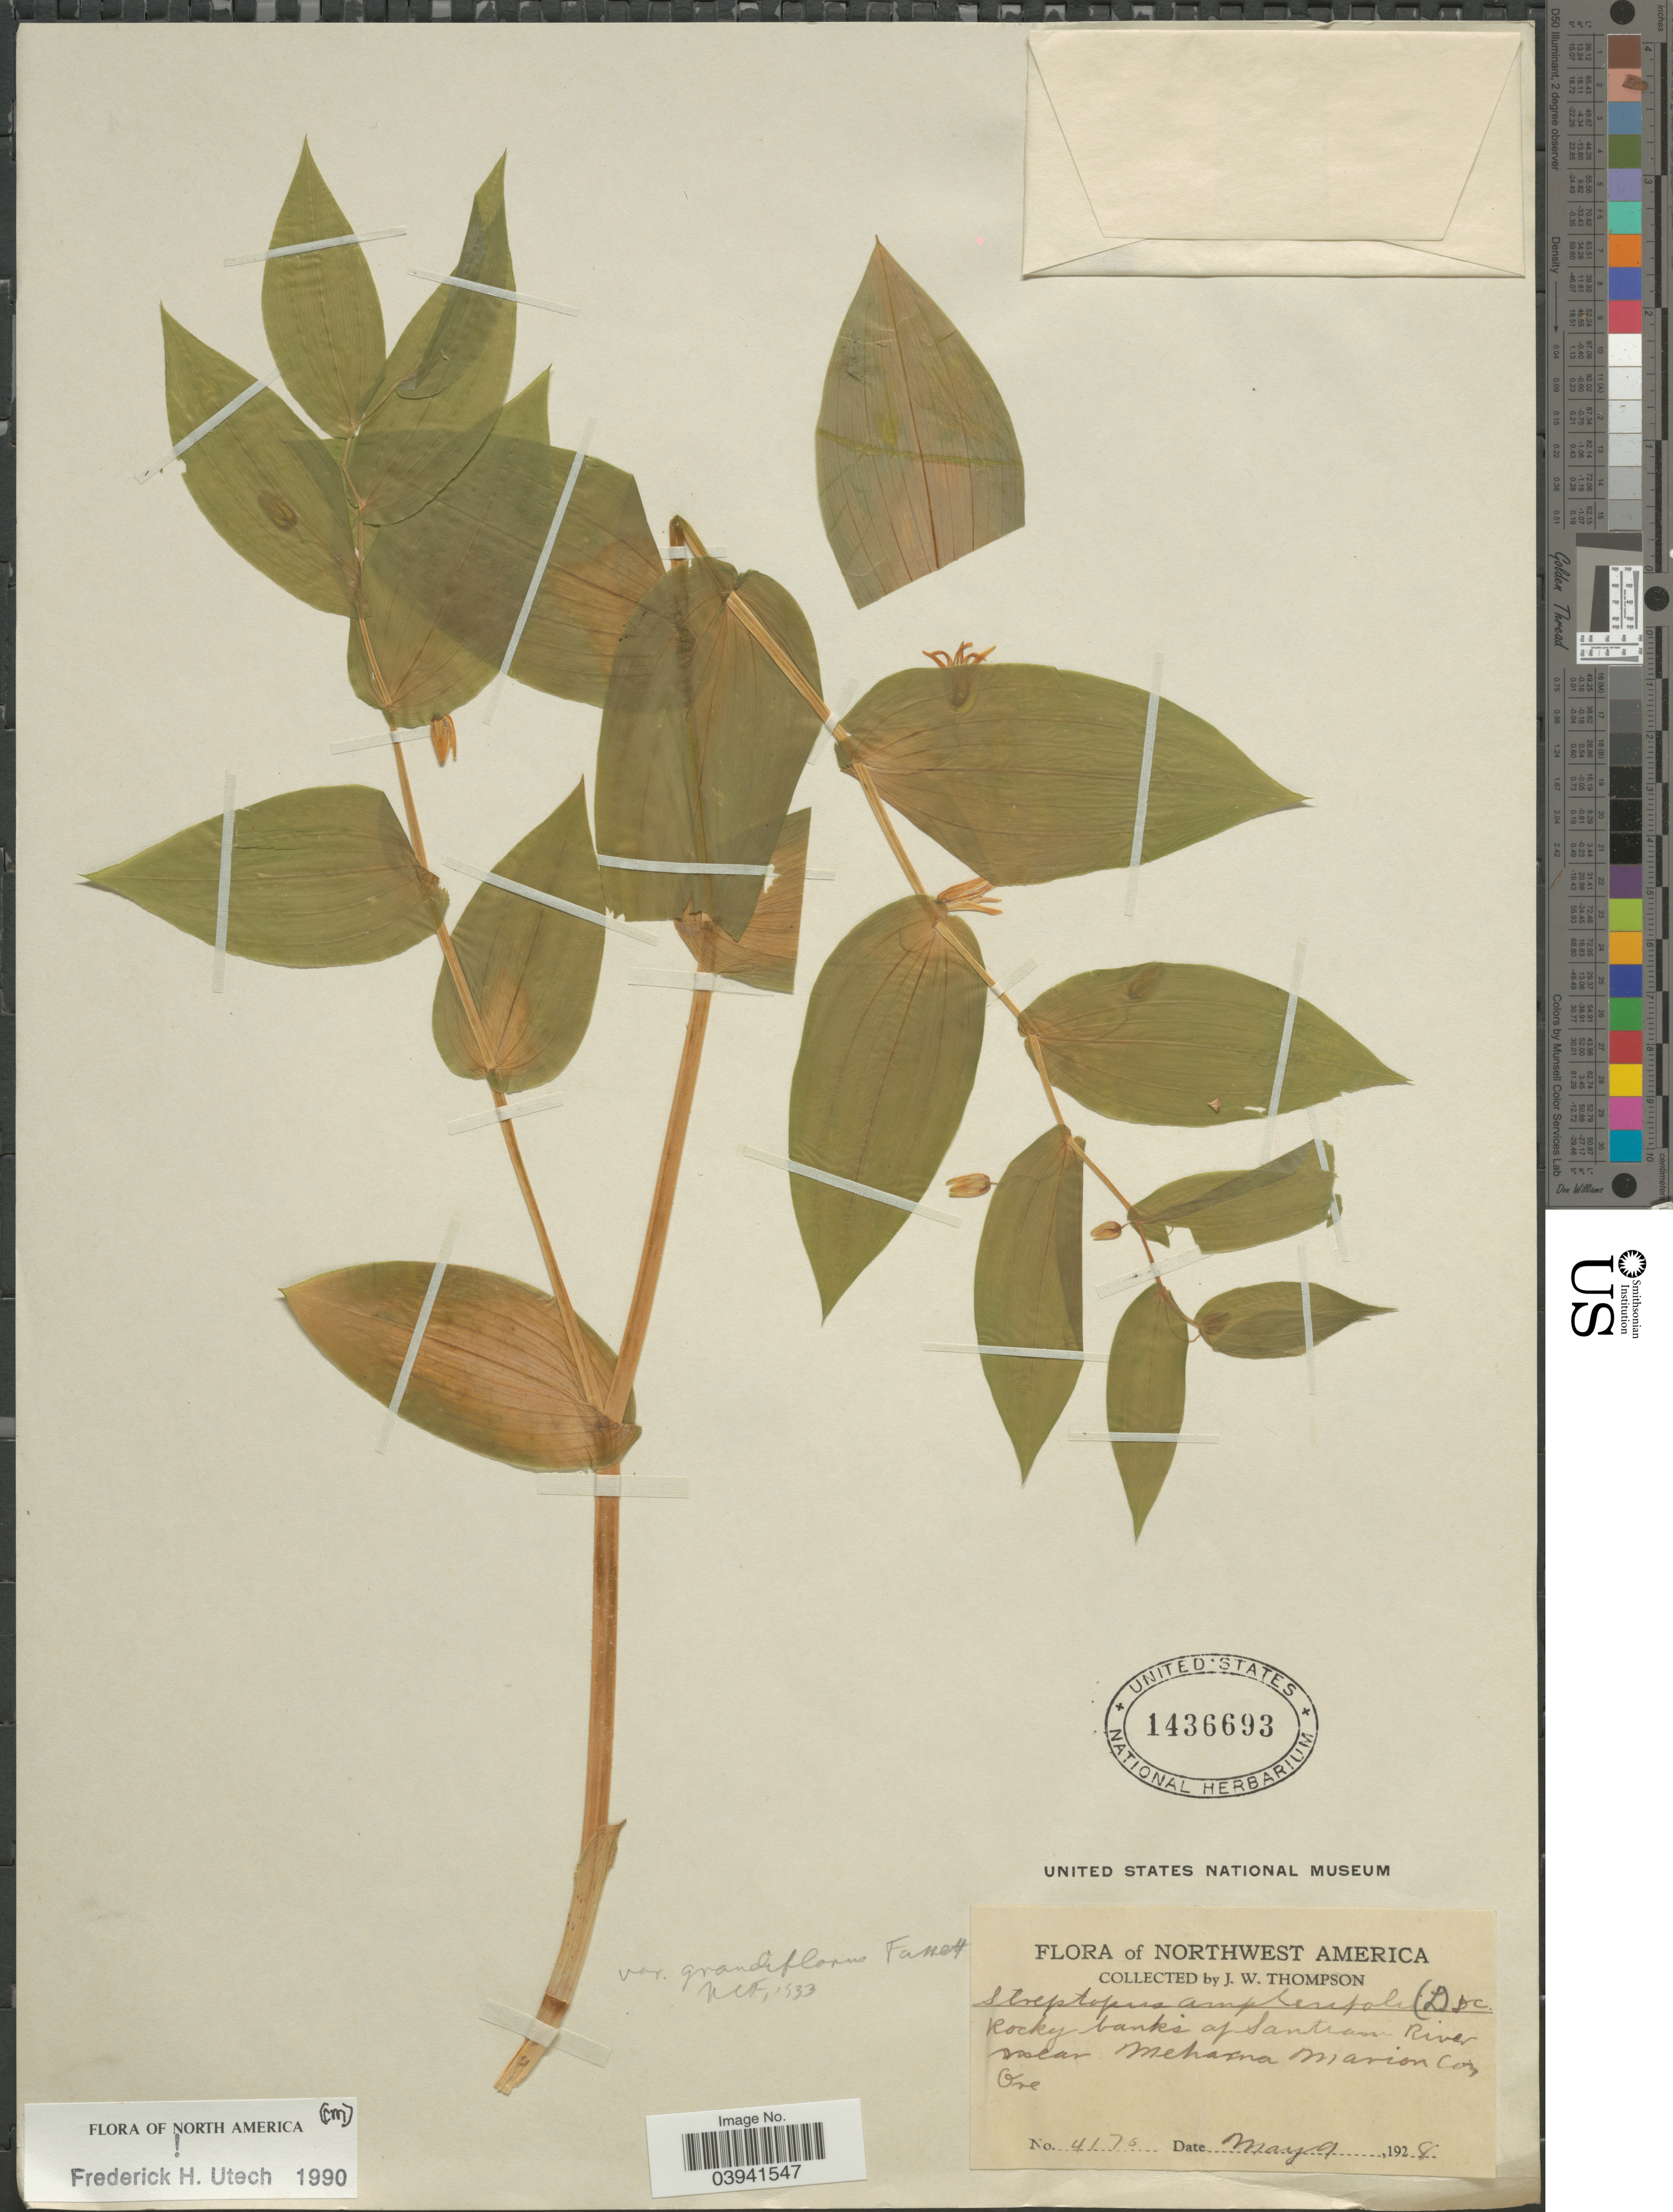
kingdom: Plantae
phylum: Tracheophyta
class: Liliopsida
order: Liliales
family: Liliaceae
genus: Streptopus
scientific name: Streptopus amplexifolius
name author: (L.) DC.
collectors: J. Thompson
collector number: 4176*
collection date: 1928-05-09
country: United States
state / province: Oregon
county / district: Marion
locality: Northwest America. Rocky banks of Santiam River near Mehama Marion Co.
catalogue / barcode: US 1436693